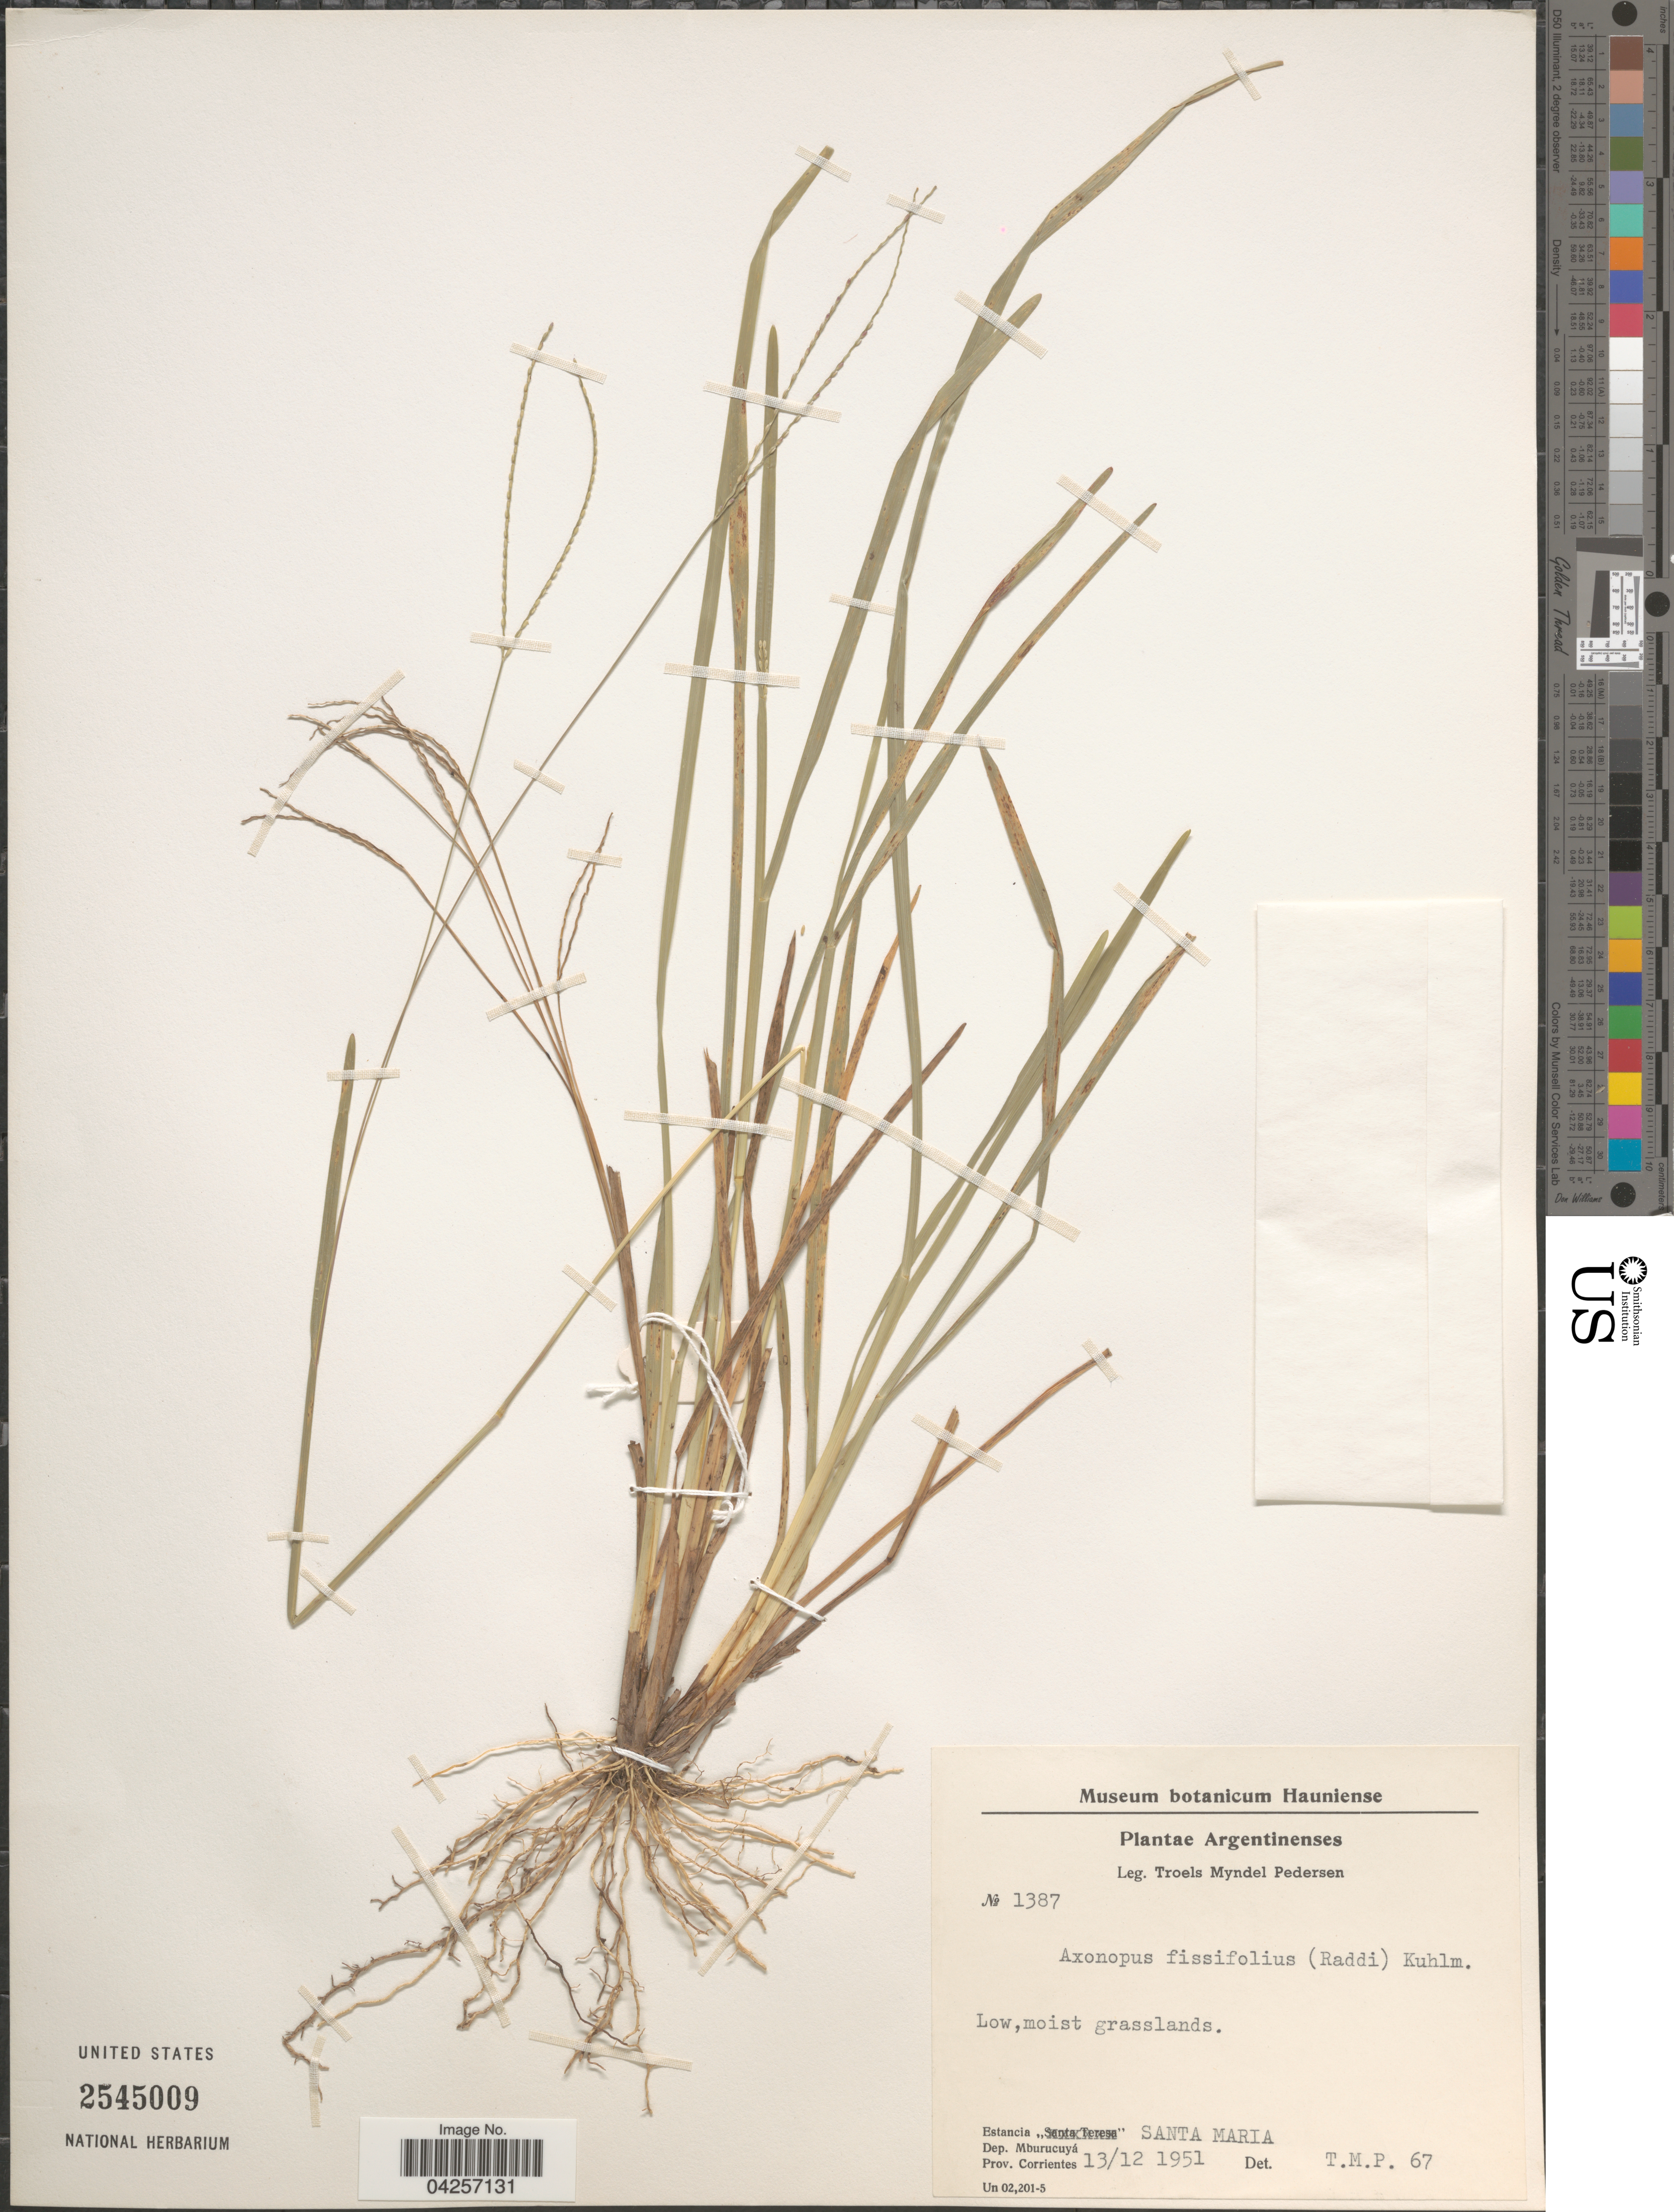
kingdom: Plantae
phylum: Tracheophyta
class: Liliopsida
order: Poales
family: Poaceae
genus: Axonopus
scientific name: Axonopus fissifolius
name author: (Raddi) Kuhlm.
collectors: T. Pederson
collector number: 1387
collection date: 1951-12-13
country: Argentina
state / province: Corrientes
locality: Estancia "Santa Maria". Dep. Mburucuyá.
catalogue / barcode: US 2545009